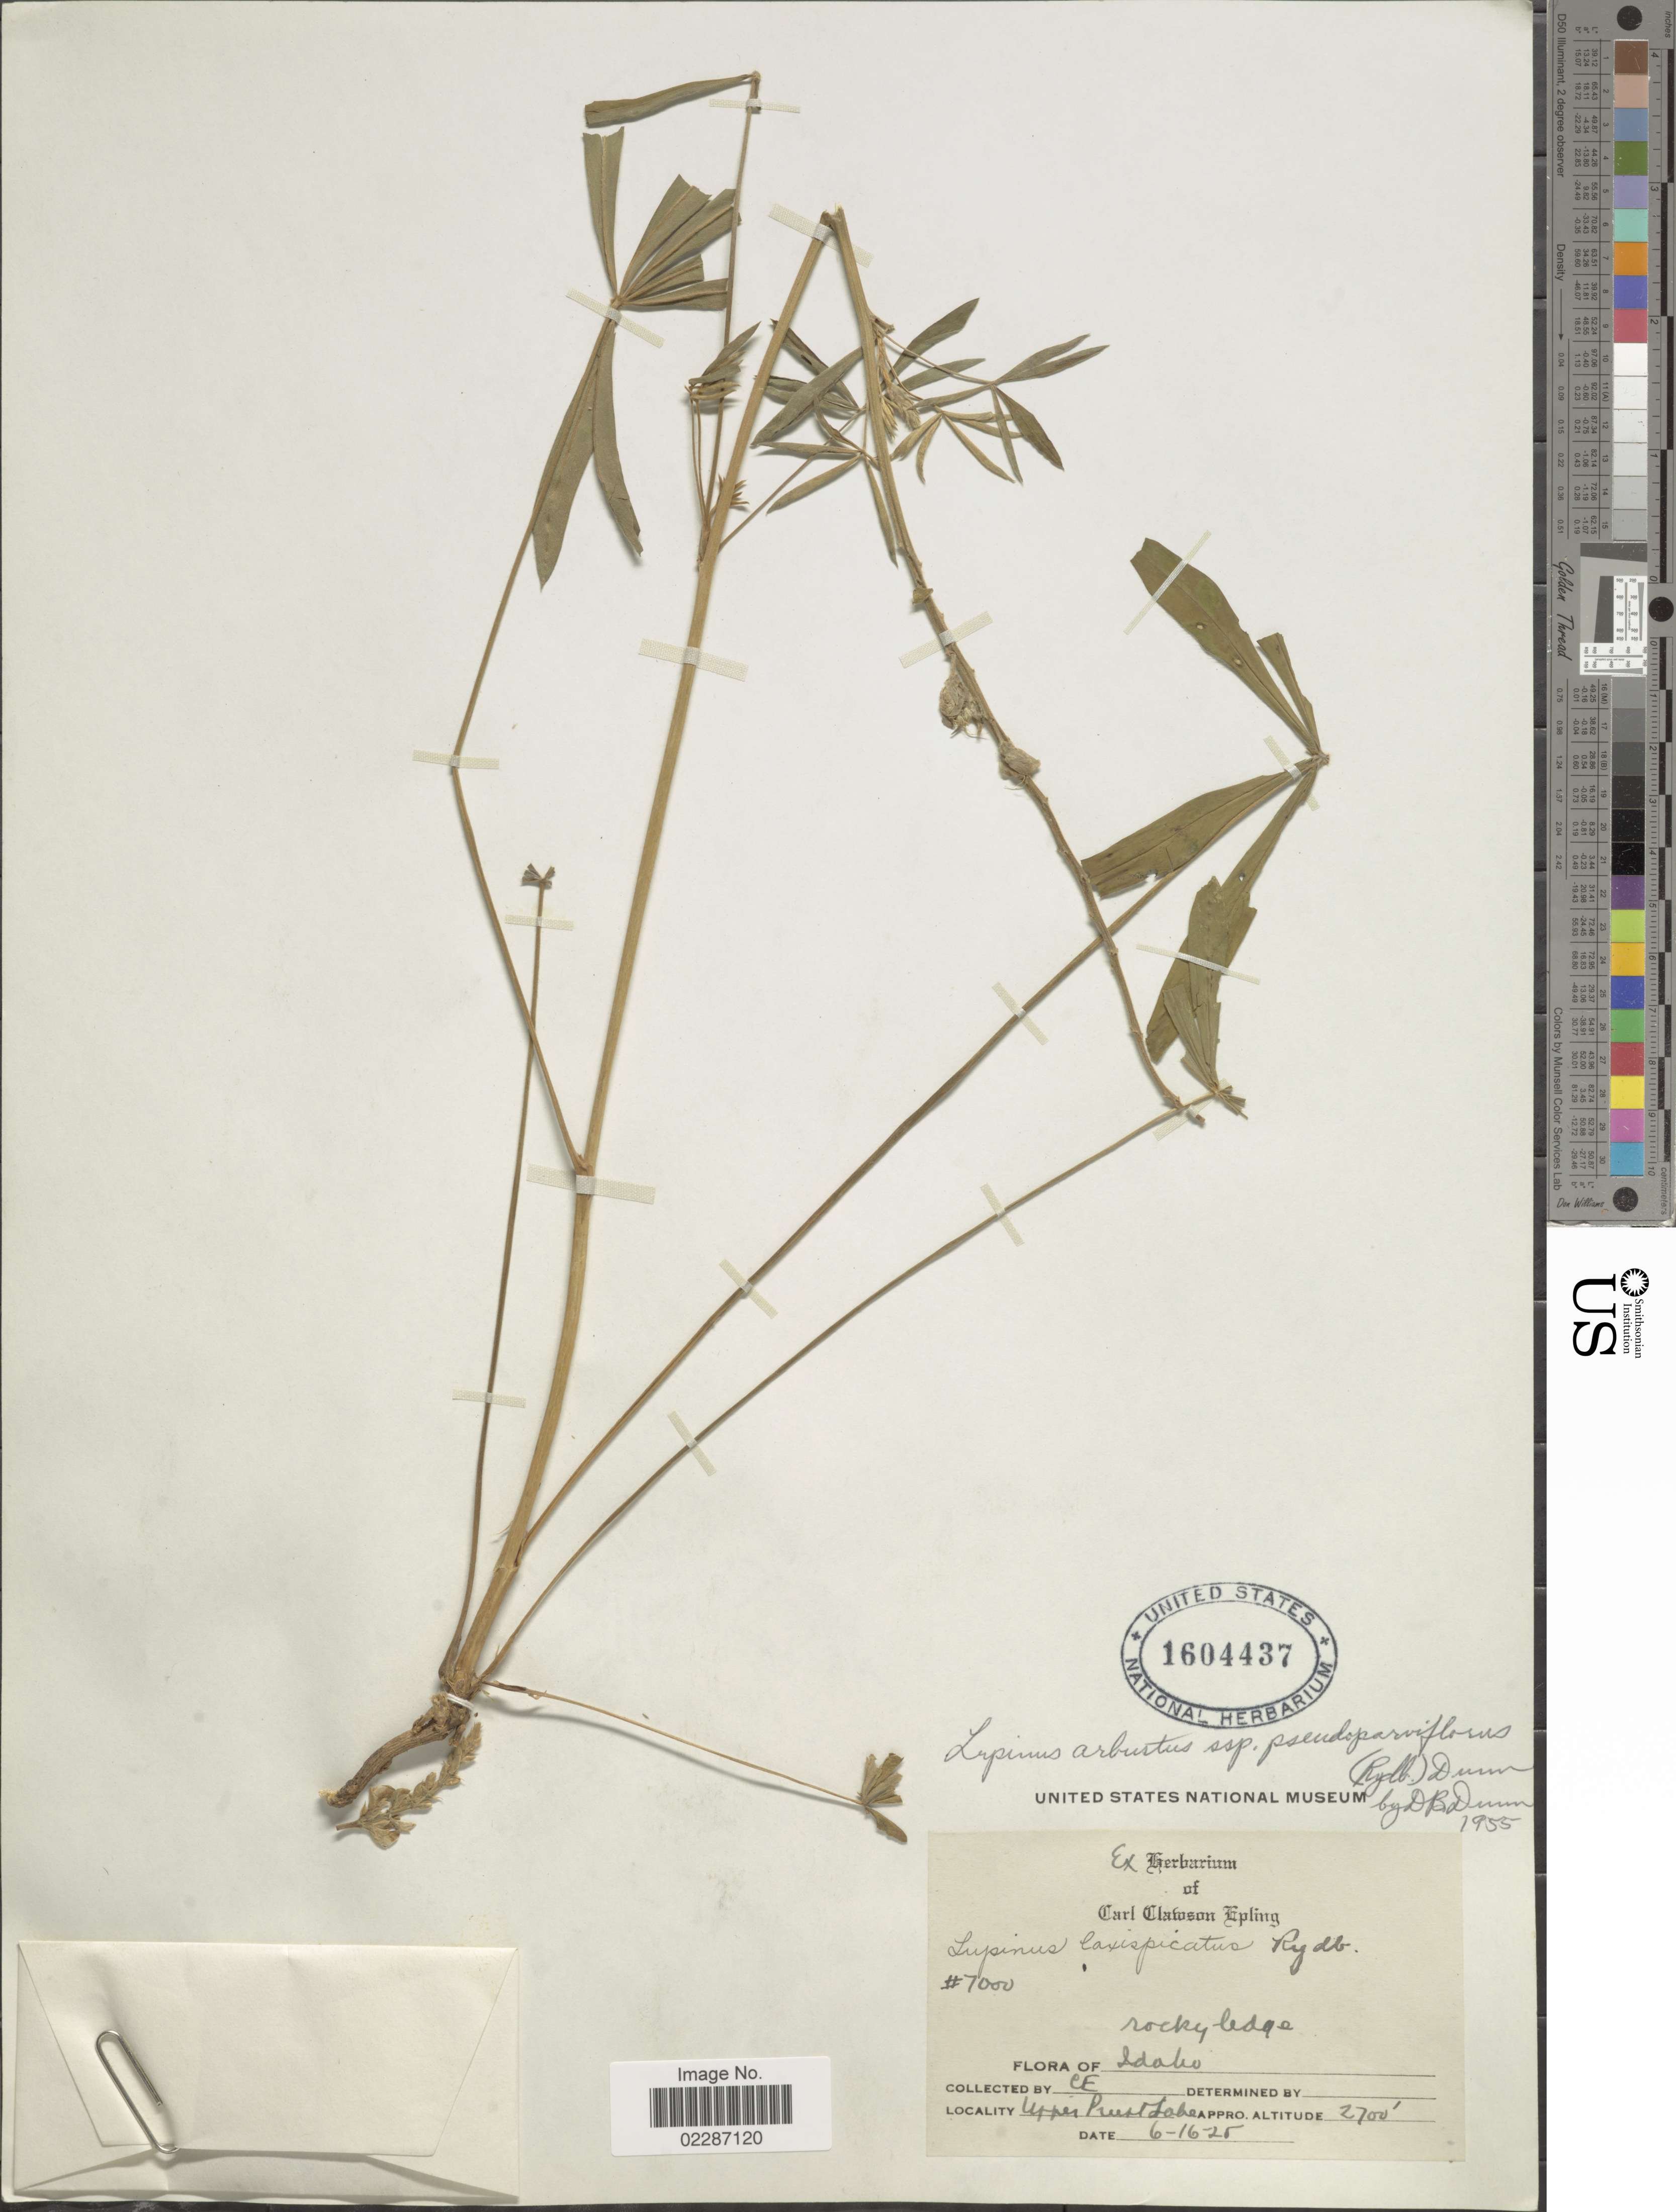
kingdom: Plantae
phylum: Tracheophyta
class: Magnoliopsida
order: Fabales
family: Fabaceae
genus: Lupinus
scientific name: Lupinus pseudoparviflorus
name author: Rydb.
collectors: C. C. Epling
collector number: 7000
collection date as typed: Transcribed d/m/y: 16/6/25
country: United States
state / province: Idaho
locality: Upper Priest Lake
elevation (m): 823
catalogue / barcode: US 1604437